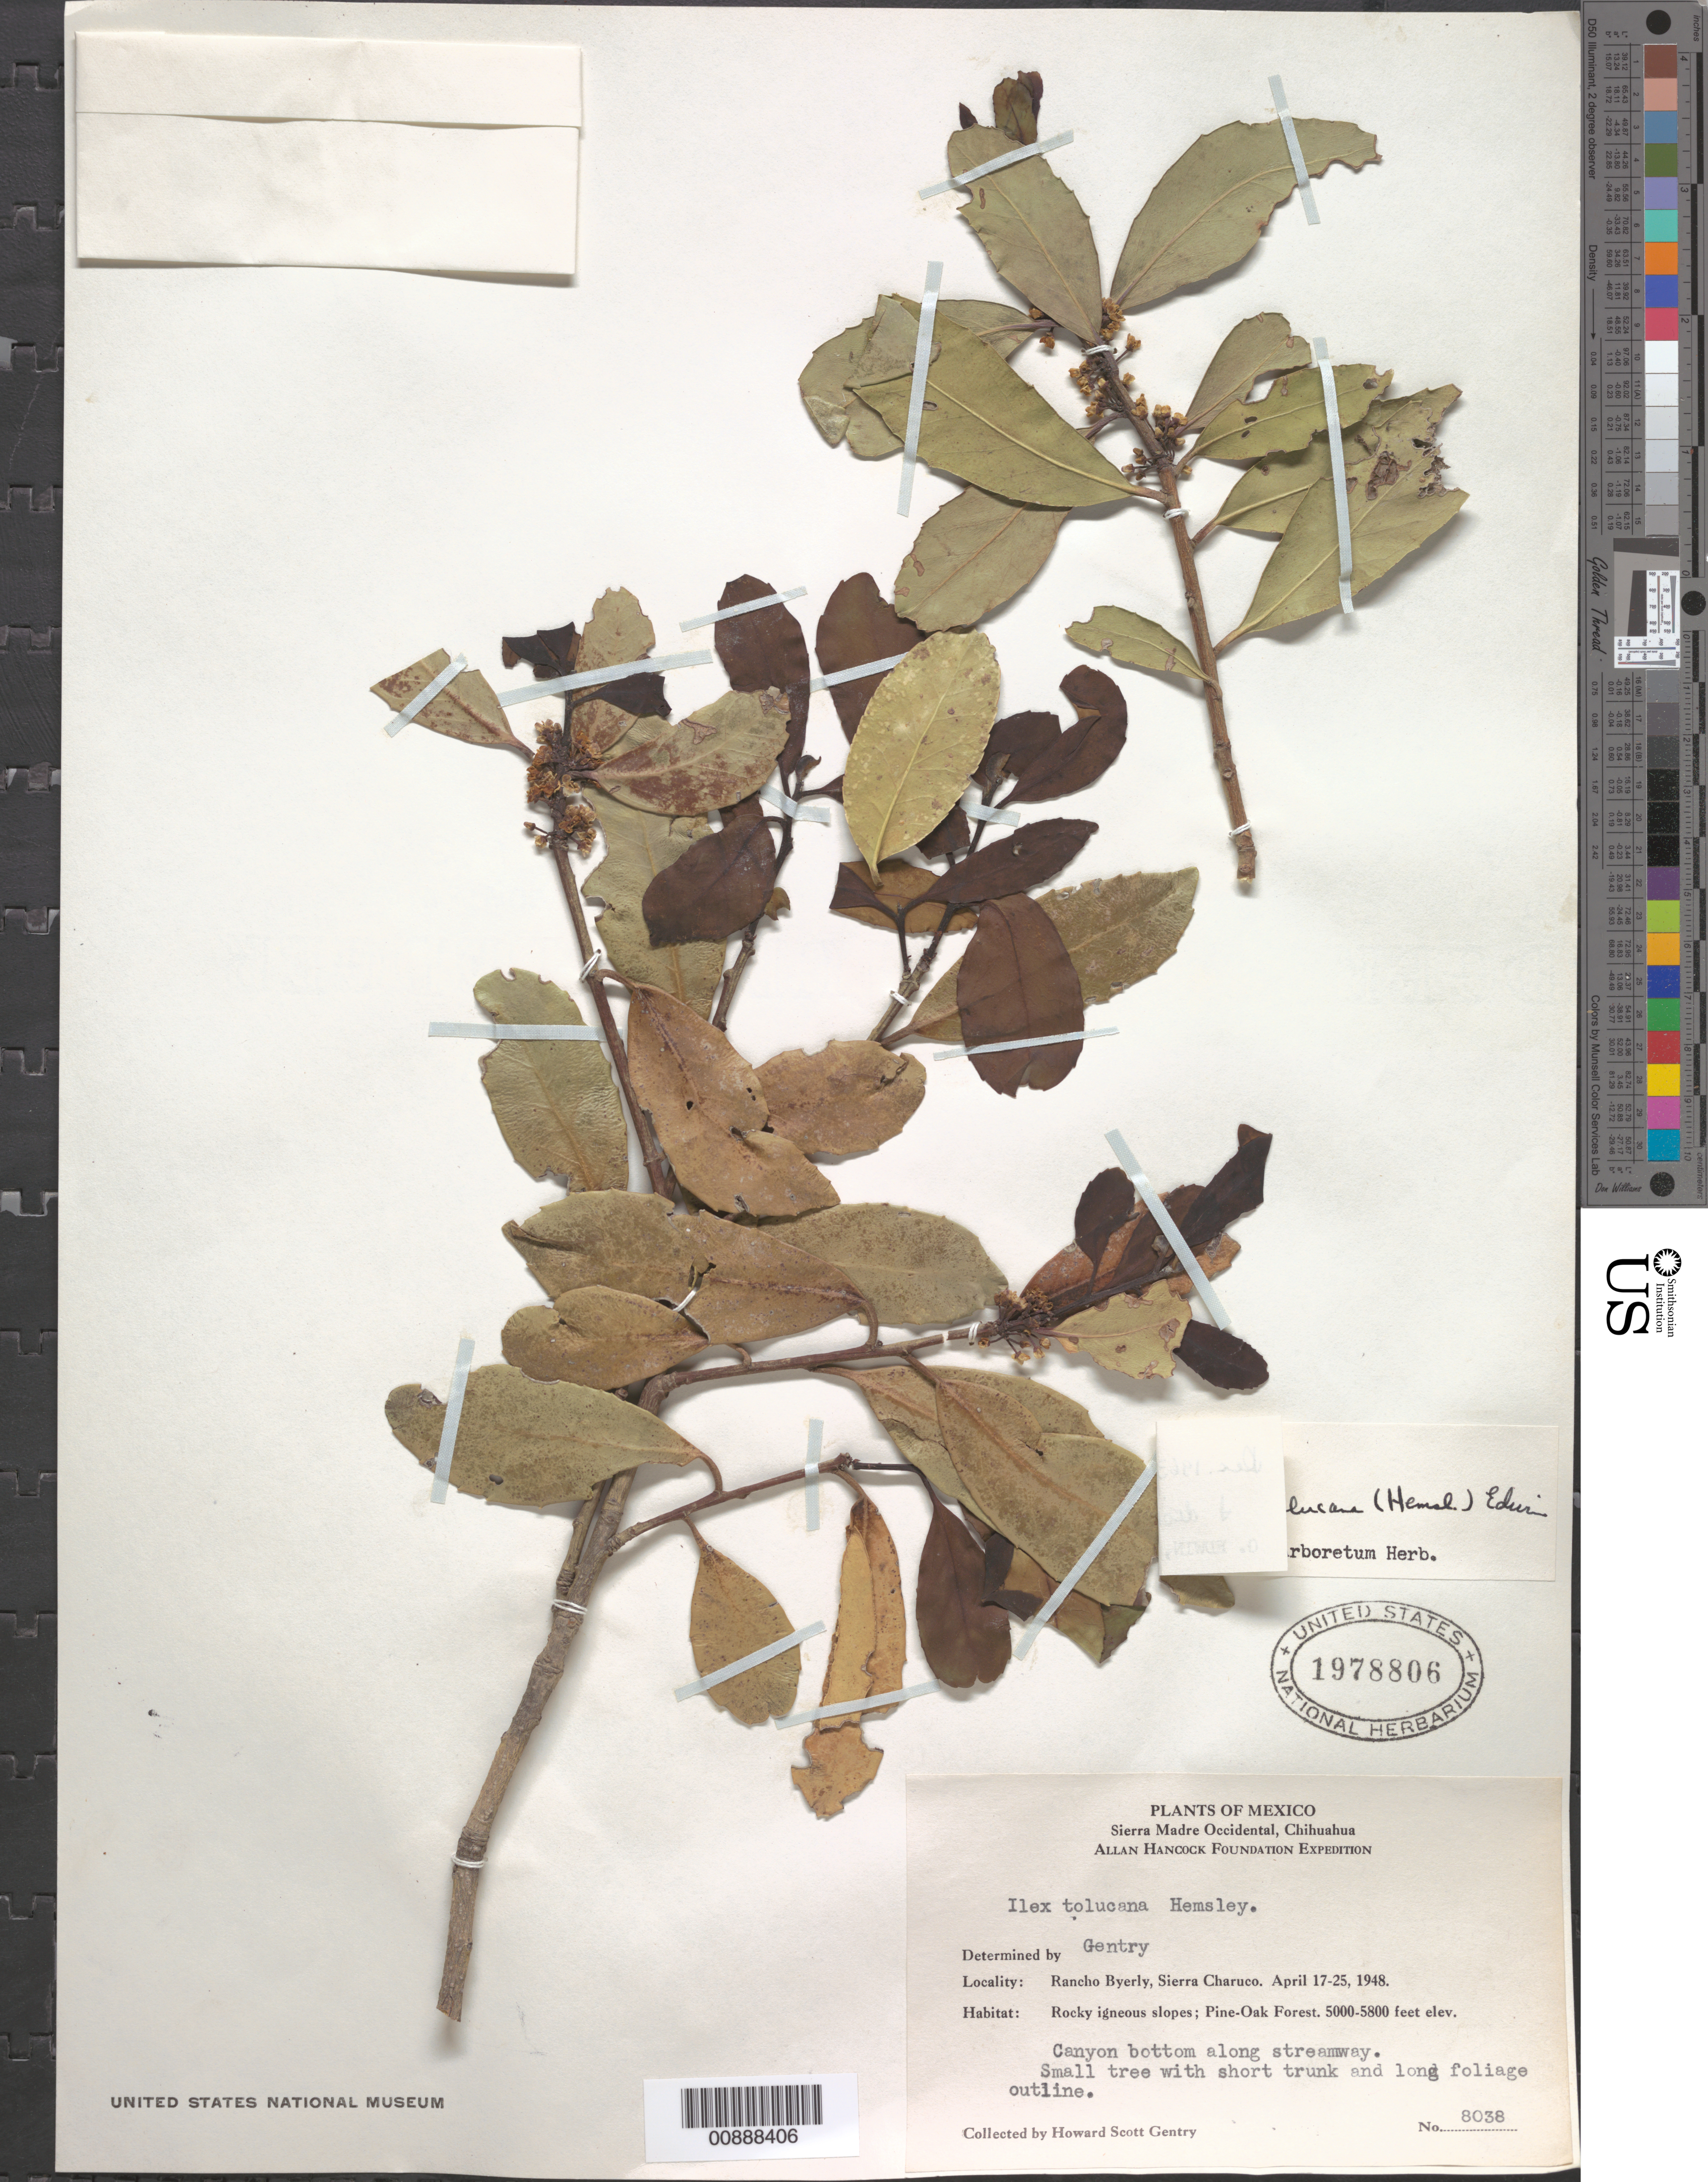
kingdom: Plantae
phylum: Tracheophyta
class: Magnoliopsida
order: Aquifoliales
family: Aquifoliaceae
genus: Ilex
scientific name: Ilex discolor var. tolucana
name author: (Hemsl.) Edwin ex J. Linares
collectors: H. S. Gentry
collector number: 8038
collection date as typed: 17 Apr 1948 to 25 Apr 1948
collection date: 1948-04-17/1948-04-25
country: Mexico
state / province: Chihuahua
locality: Rancho Byerly, Sierra Charuco, Chihuahua.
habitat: Canyon bottom along streamway. Rocky igneus slopes; Pine-Oak forest.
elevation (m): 1524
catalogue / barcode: US 1978806